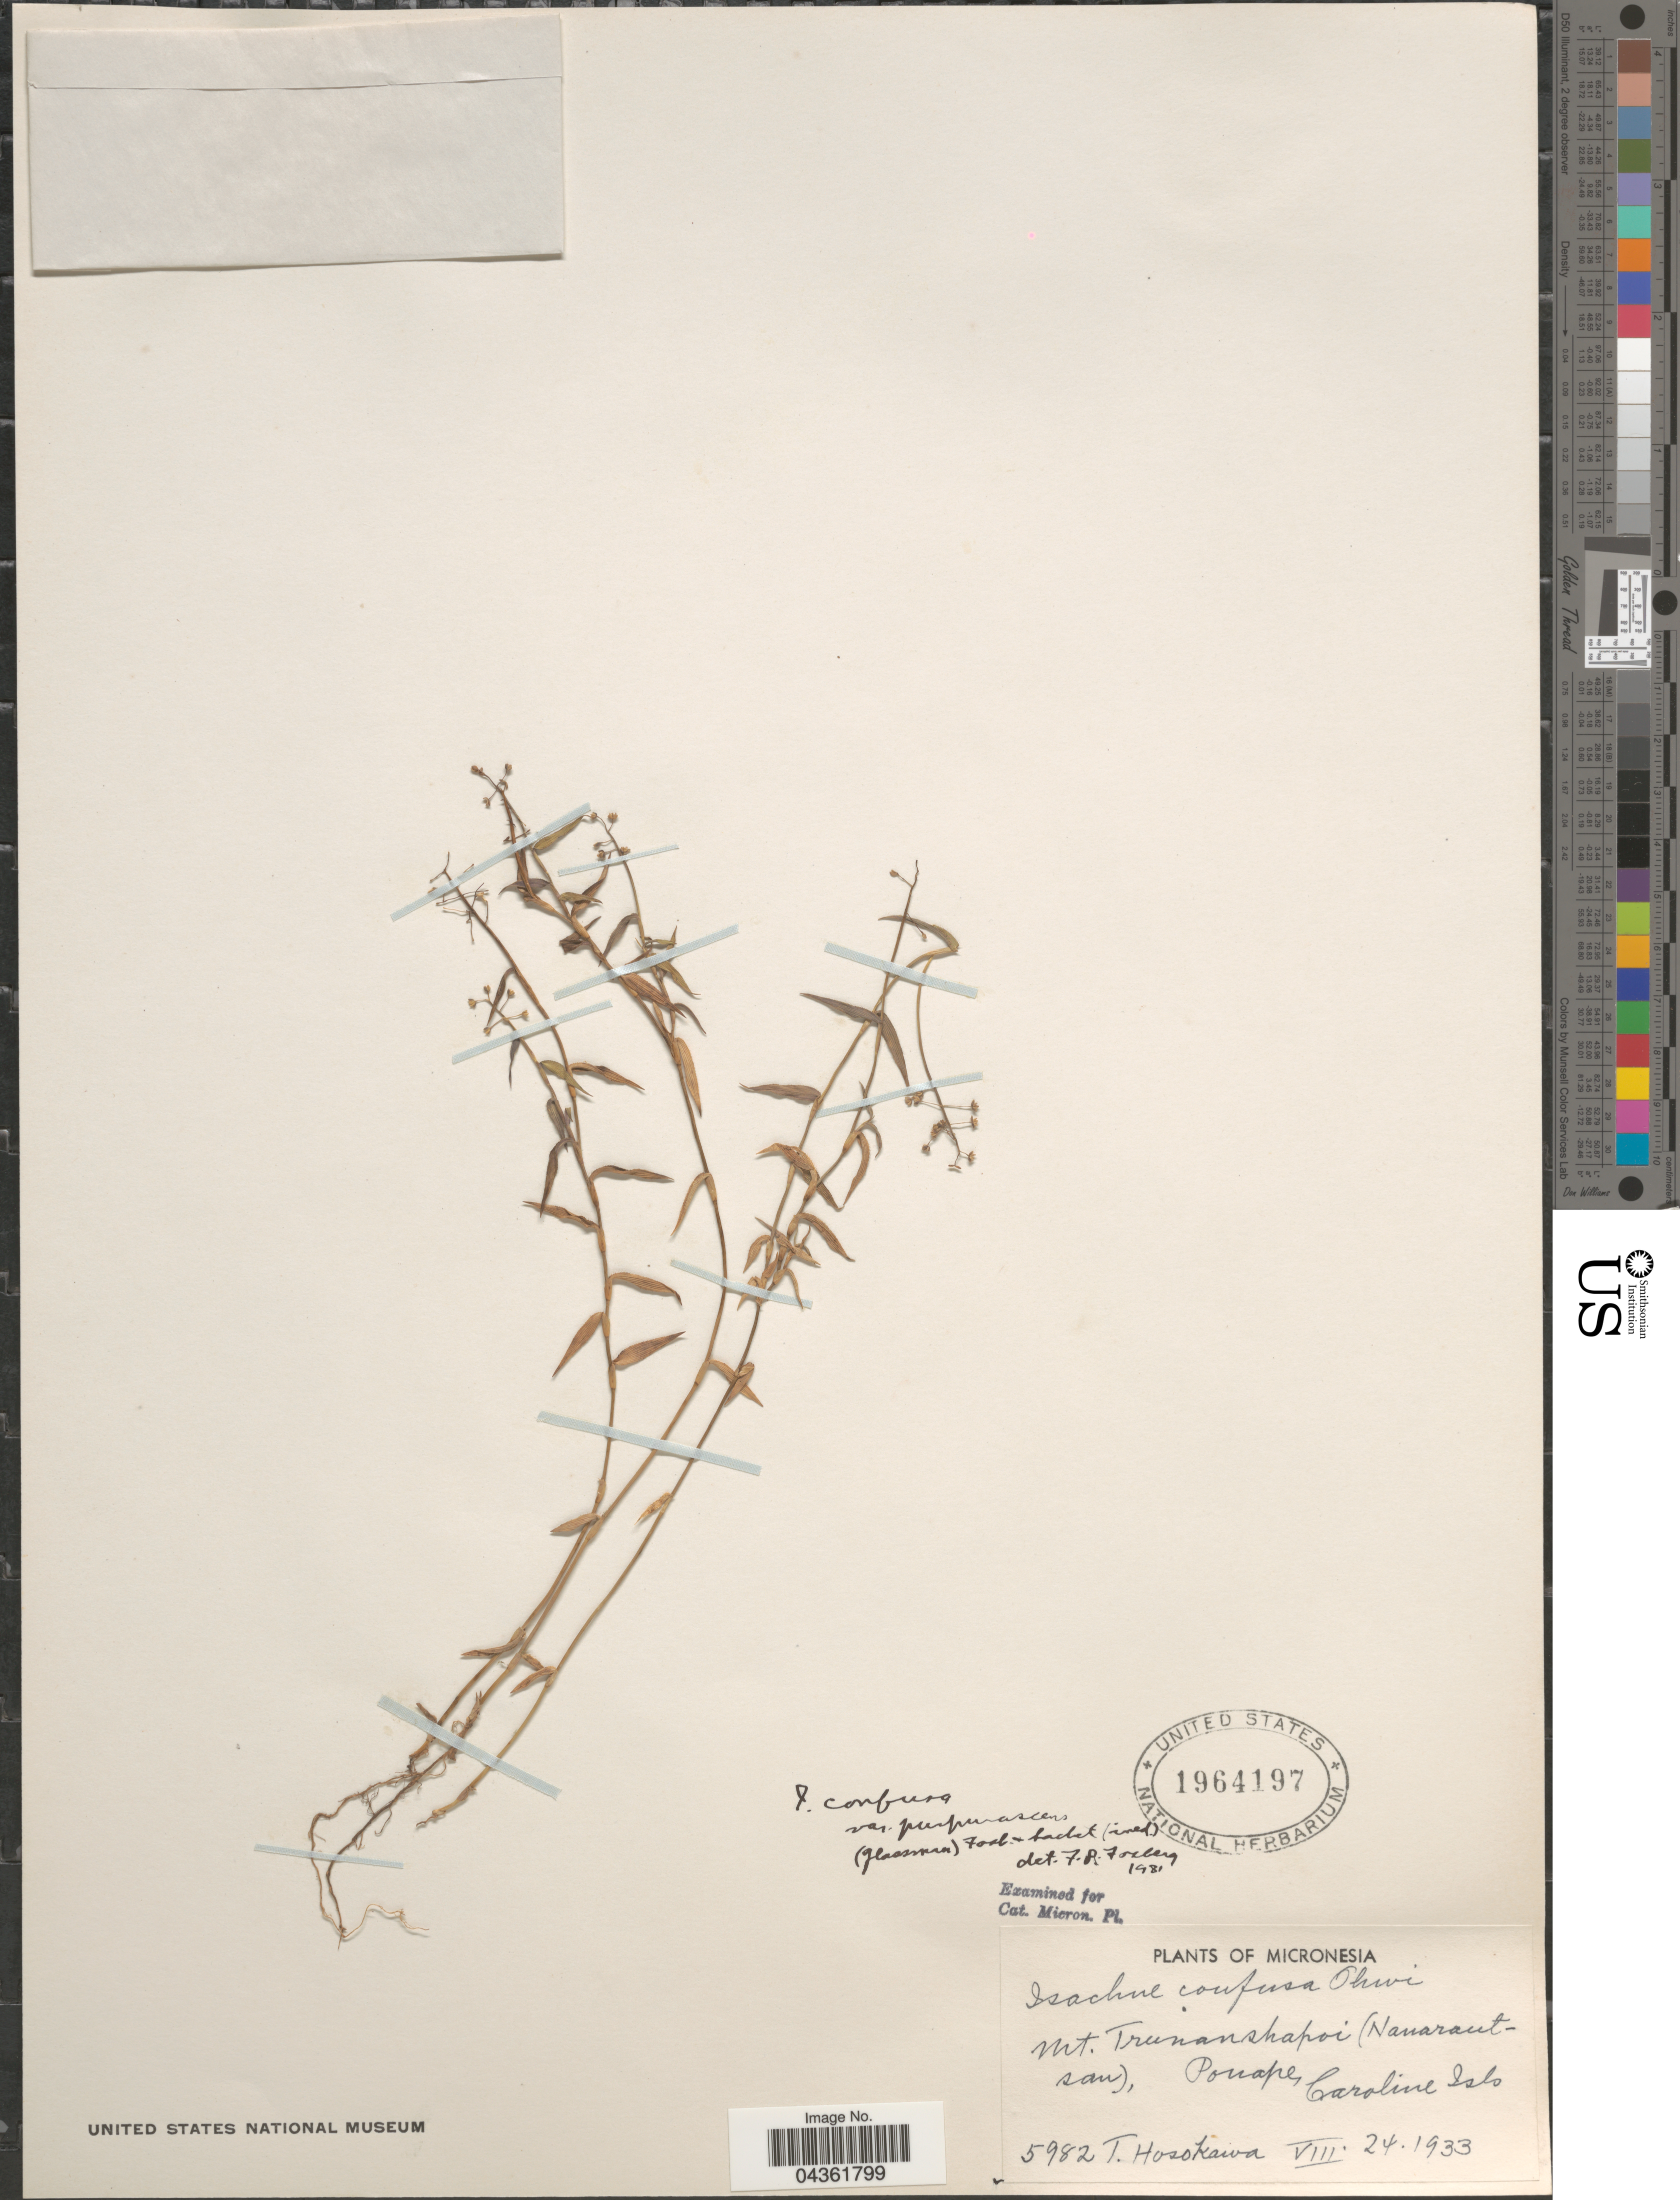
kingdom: Plantae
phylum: Tracheophyta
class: Liliopsida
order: Poales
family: Poaceae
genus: Isachne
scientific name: Isachne confusa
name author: Ohwi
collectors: T. Hosokawa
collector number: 5982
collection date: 1933-08-24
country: Micronesia, Federated States of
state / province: Pohnpei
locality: Mt. Trunanshapoi (Nanarautsan), Ponape, Caroline Isls.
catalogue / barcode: US 1964197